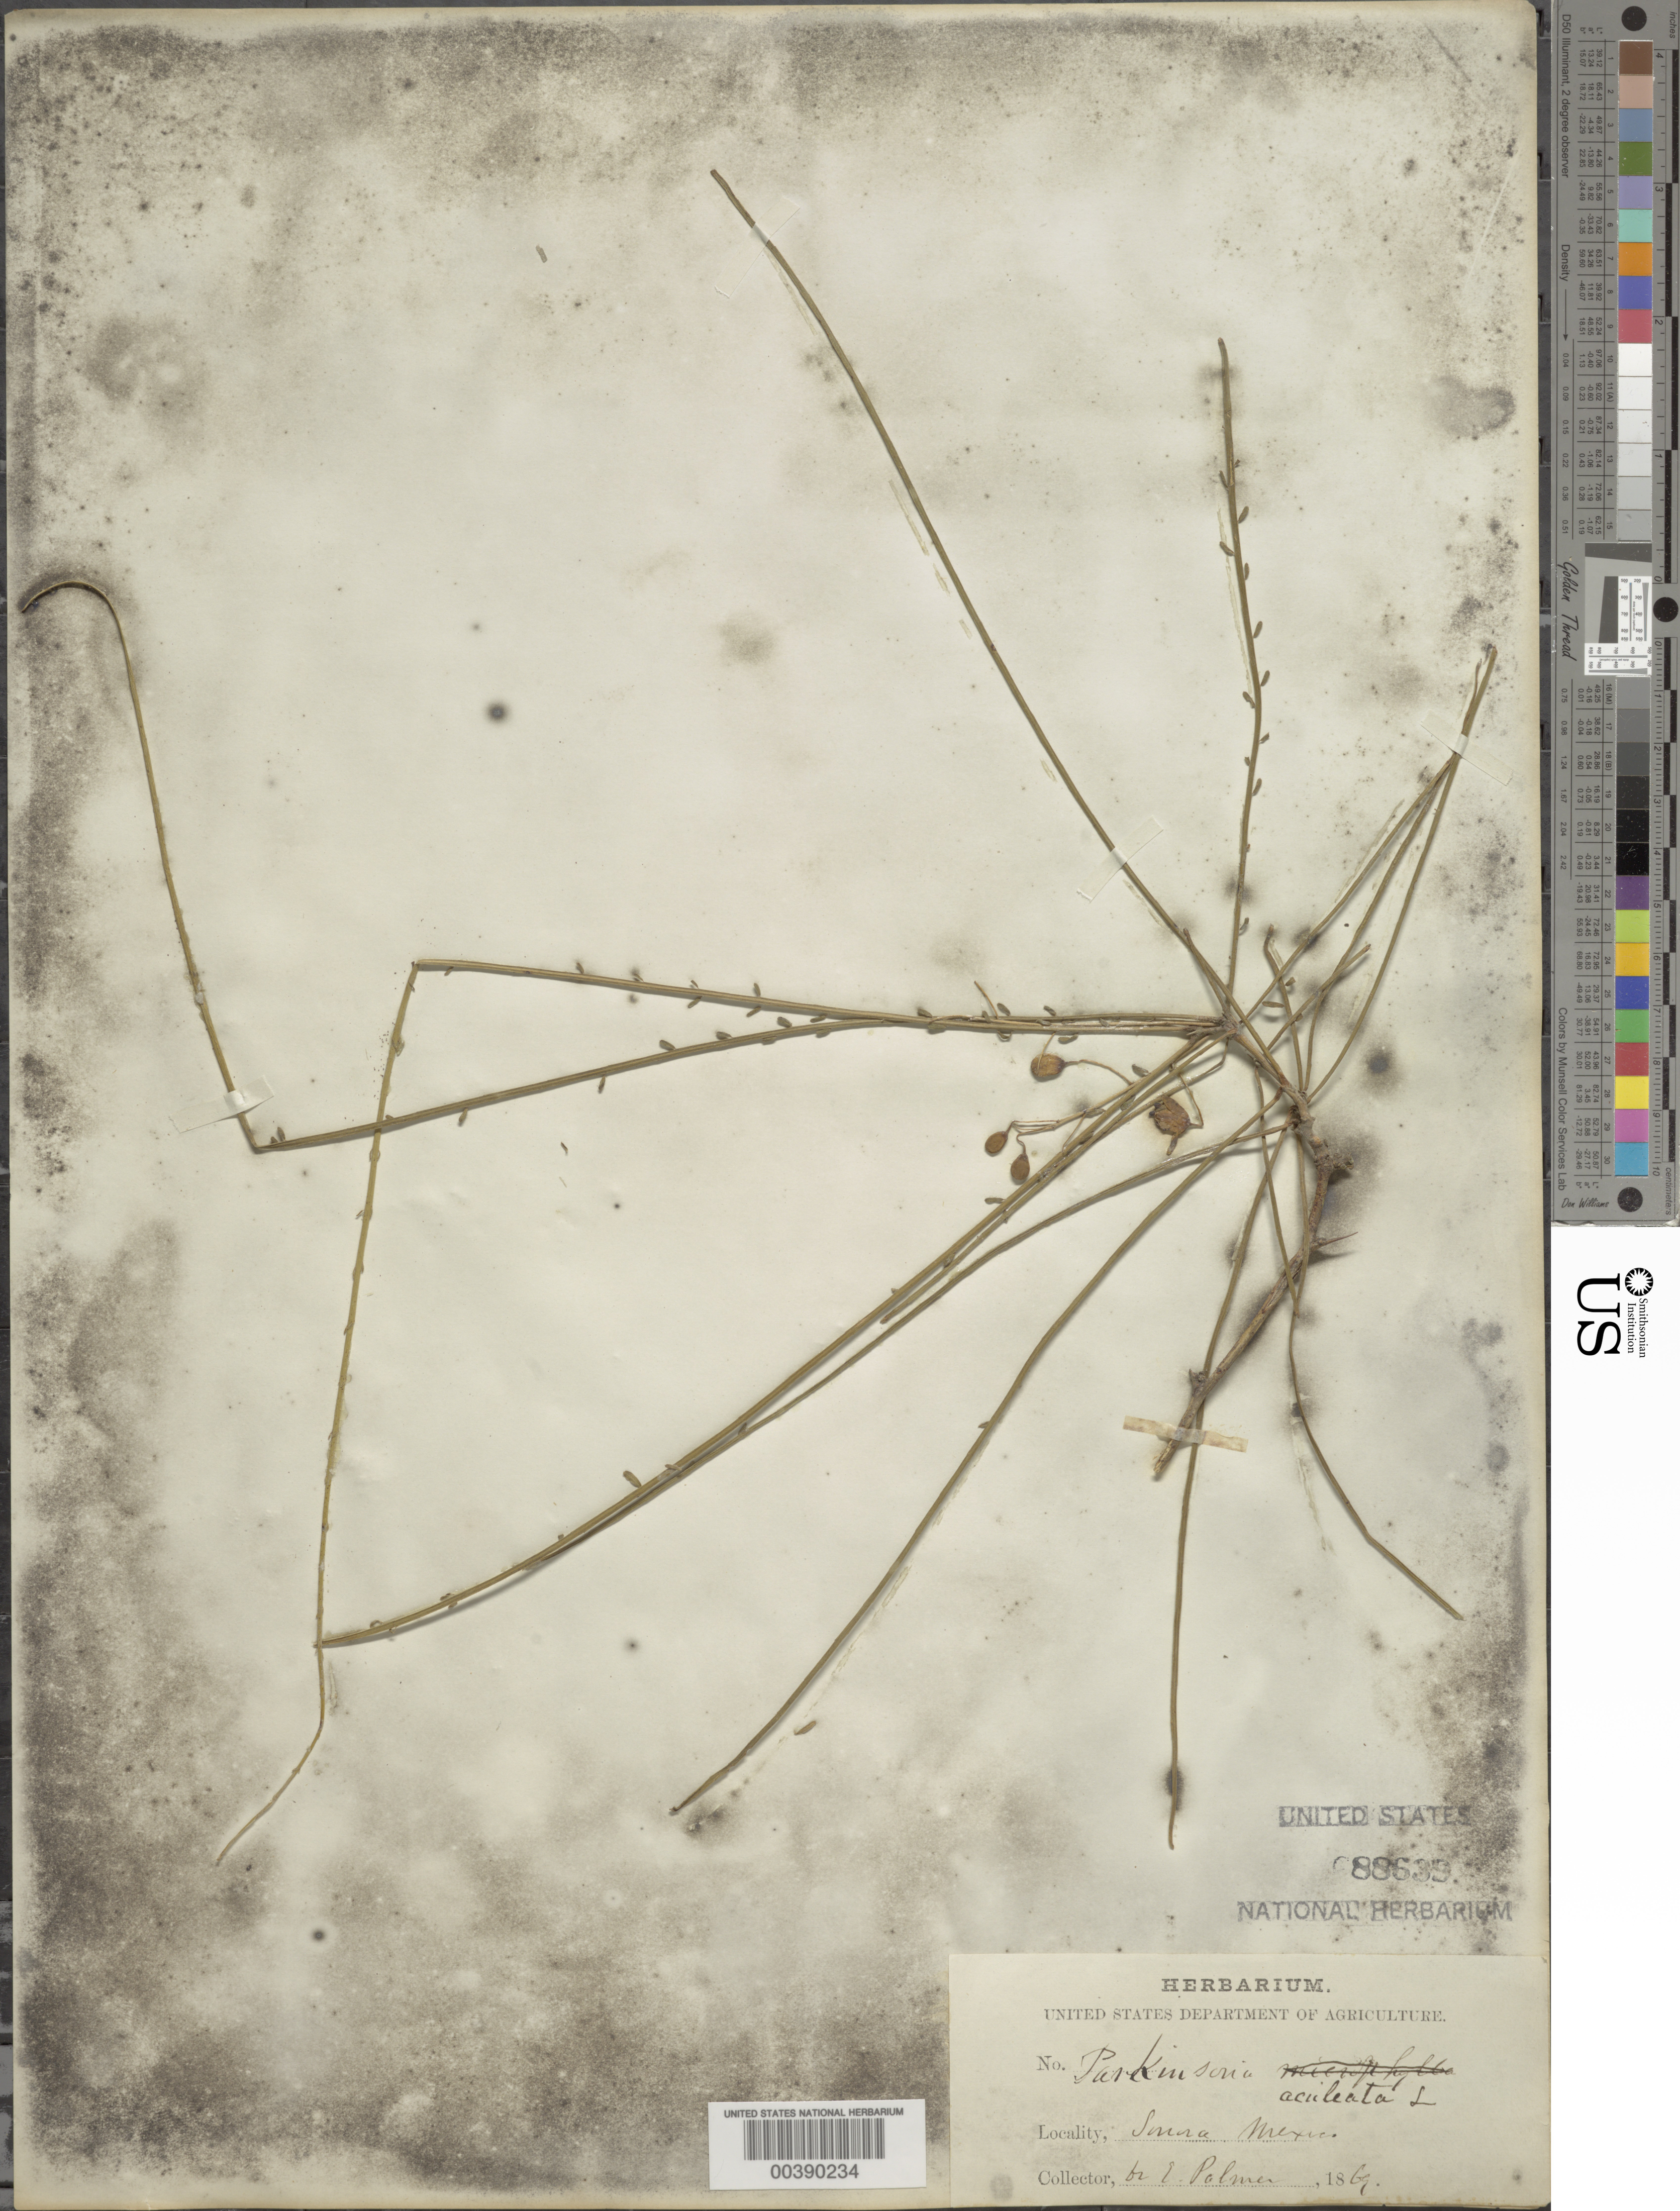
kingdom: Plantae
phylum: Tracheophyta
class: Magnoliopsida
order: Fabales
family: Fabaceae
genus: Parkinsonia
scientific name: Parkinsonia aculeata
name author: L.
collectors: E. Palmer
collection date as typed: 1869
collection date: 1869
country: Mexico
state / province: Sonora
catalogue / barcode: US 88639